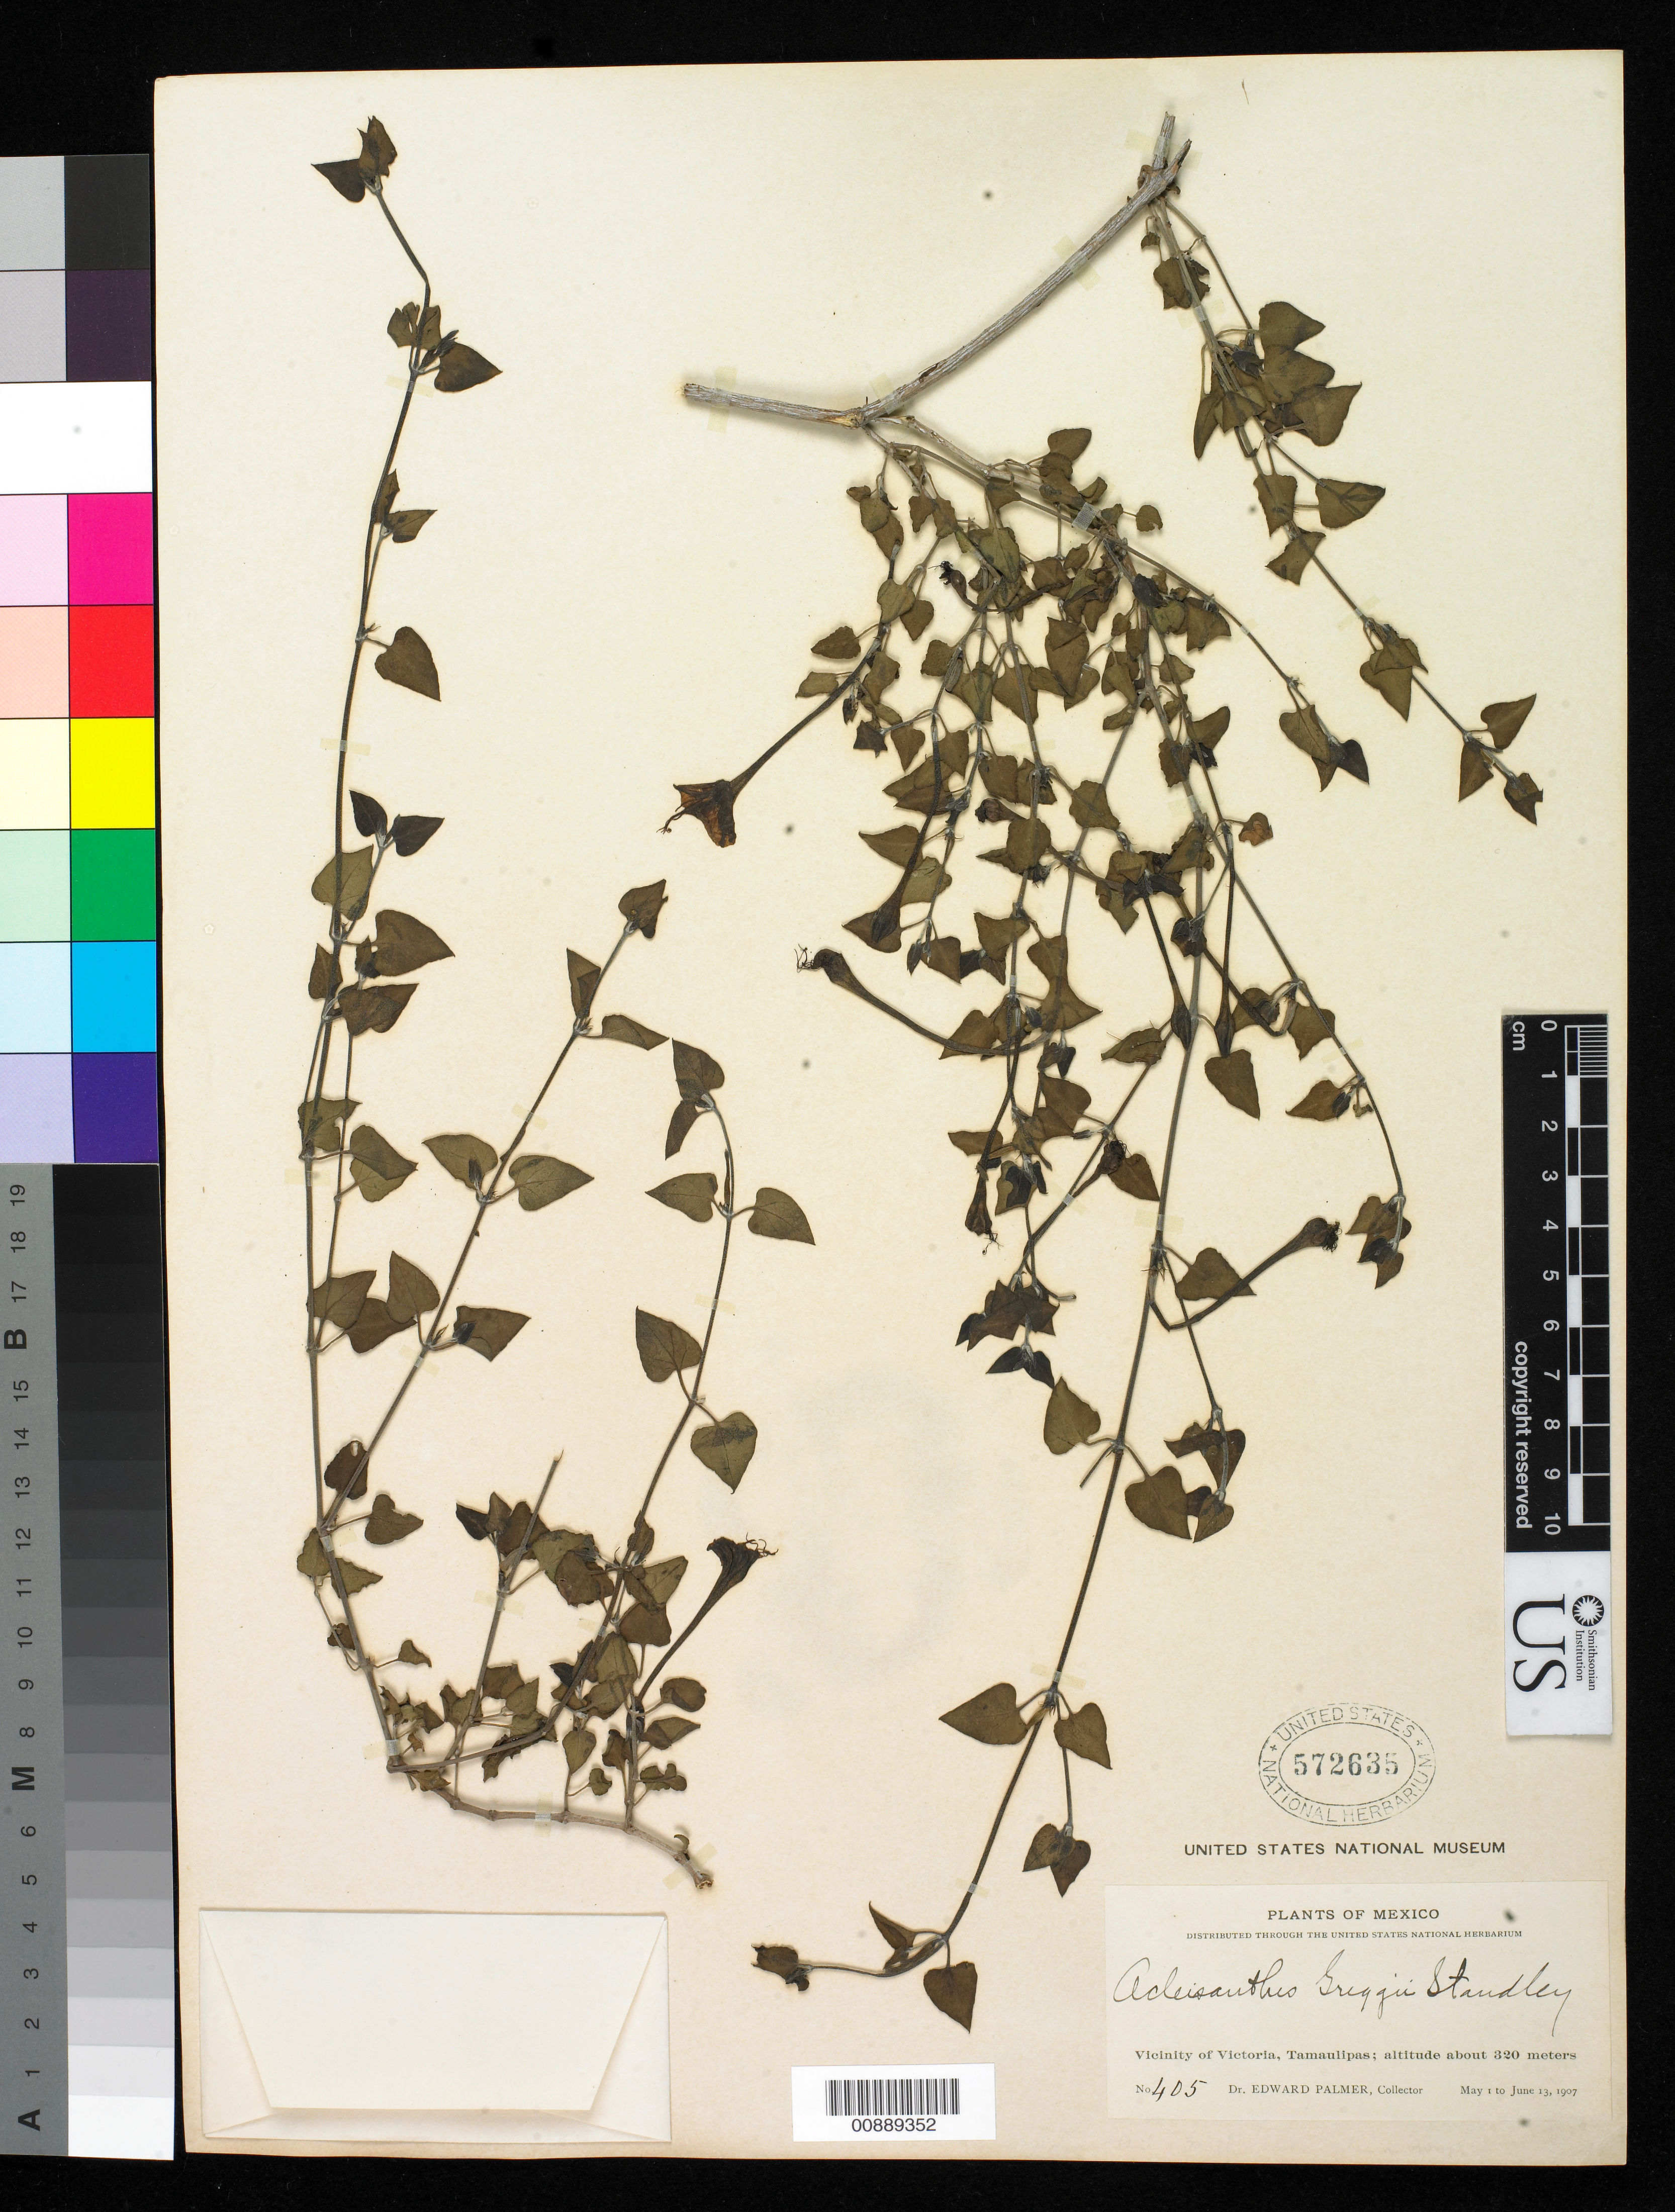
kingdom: Plantae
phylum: Tracheophyta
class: Magnoliopsida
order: Caryophyllales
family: Nyctaginaceae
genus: Acleisanthes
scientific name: Acleisanthes greggii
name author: Standl.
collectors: E. Palmer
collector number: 405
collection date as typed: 01 May 1907 to 13 Jun 1907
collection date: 1907-05-01/1907-06-13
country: Mexico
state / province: Tamaulipas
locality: Vicinity of Victoria.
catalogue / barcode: US 572635